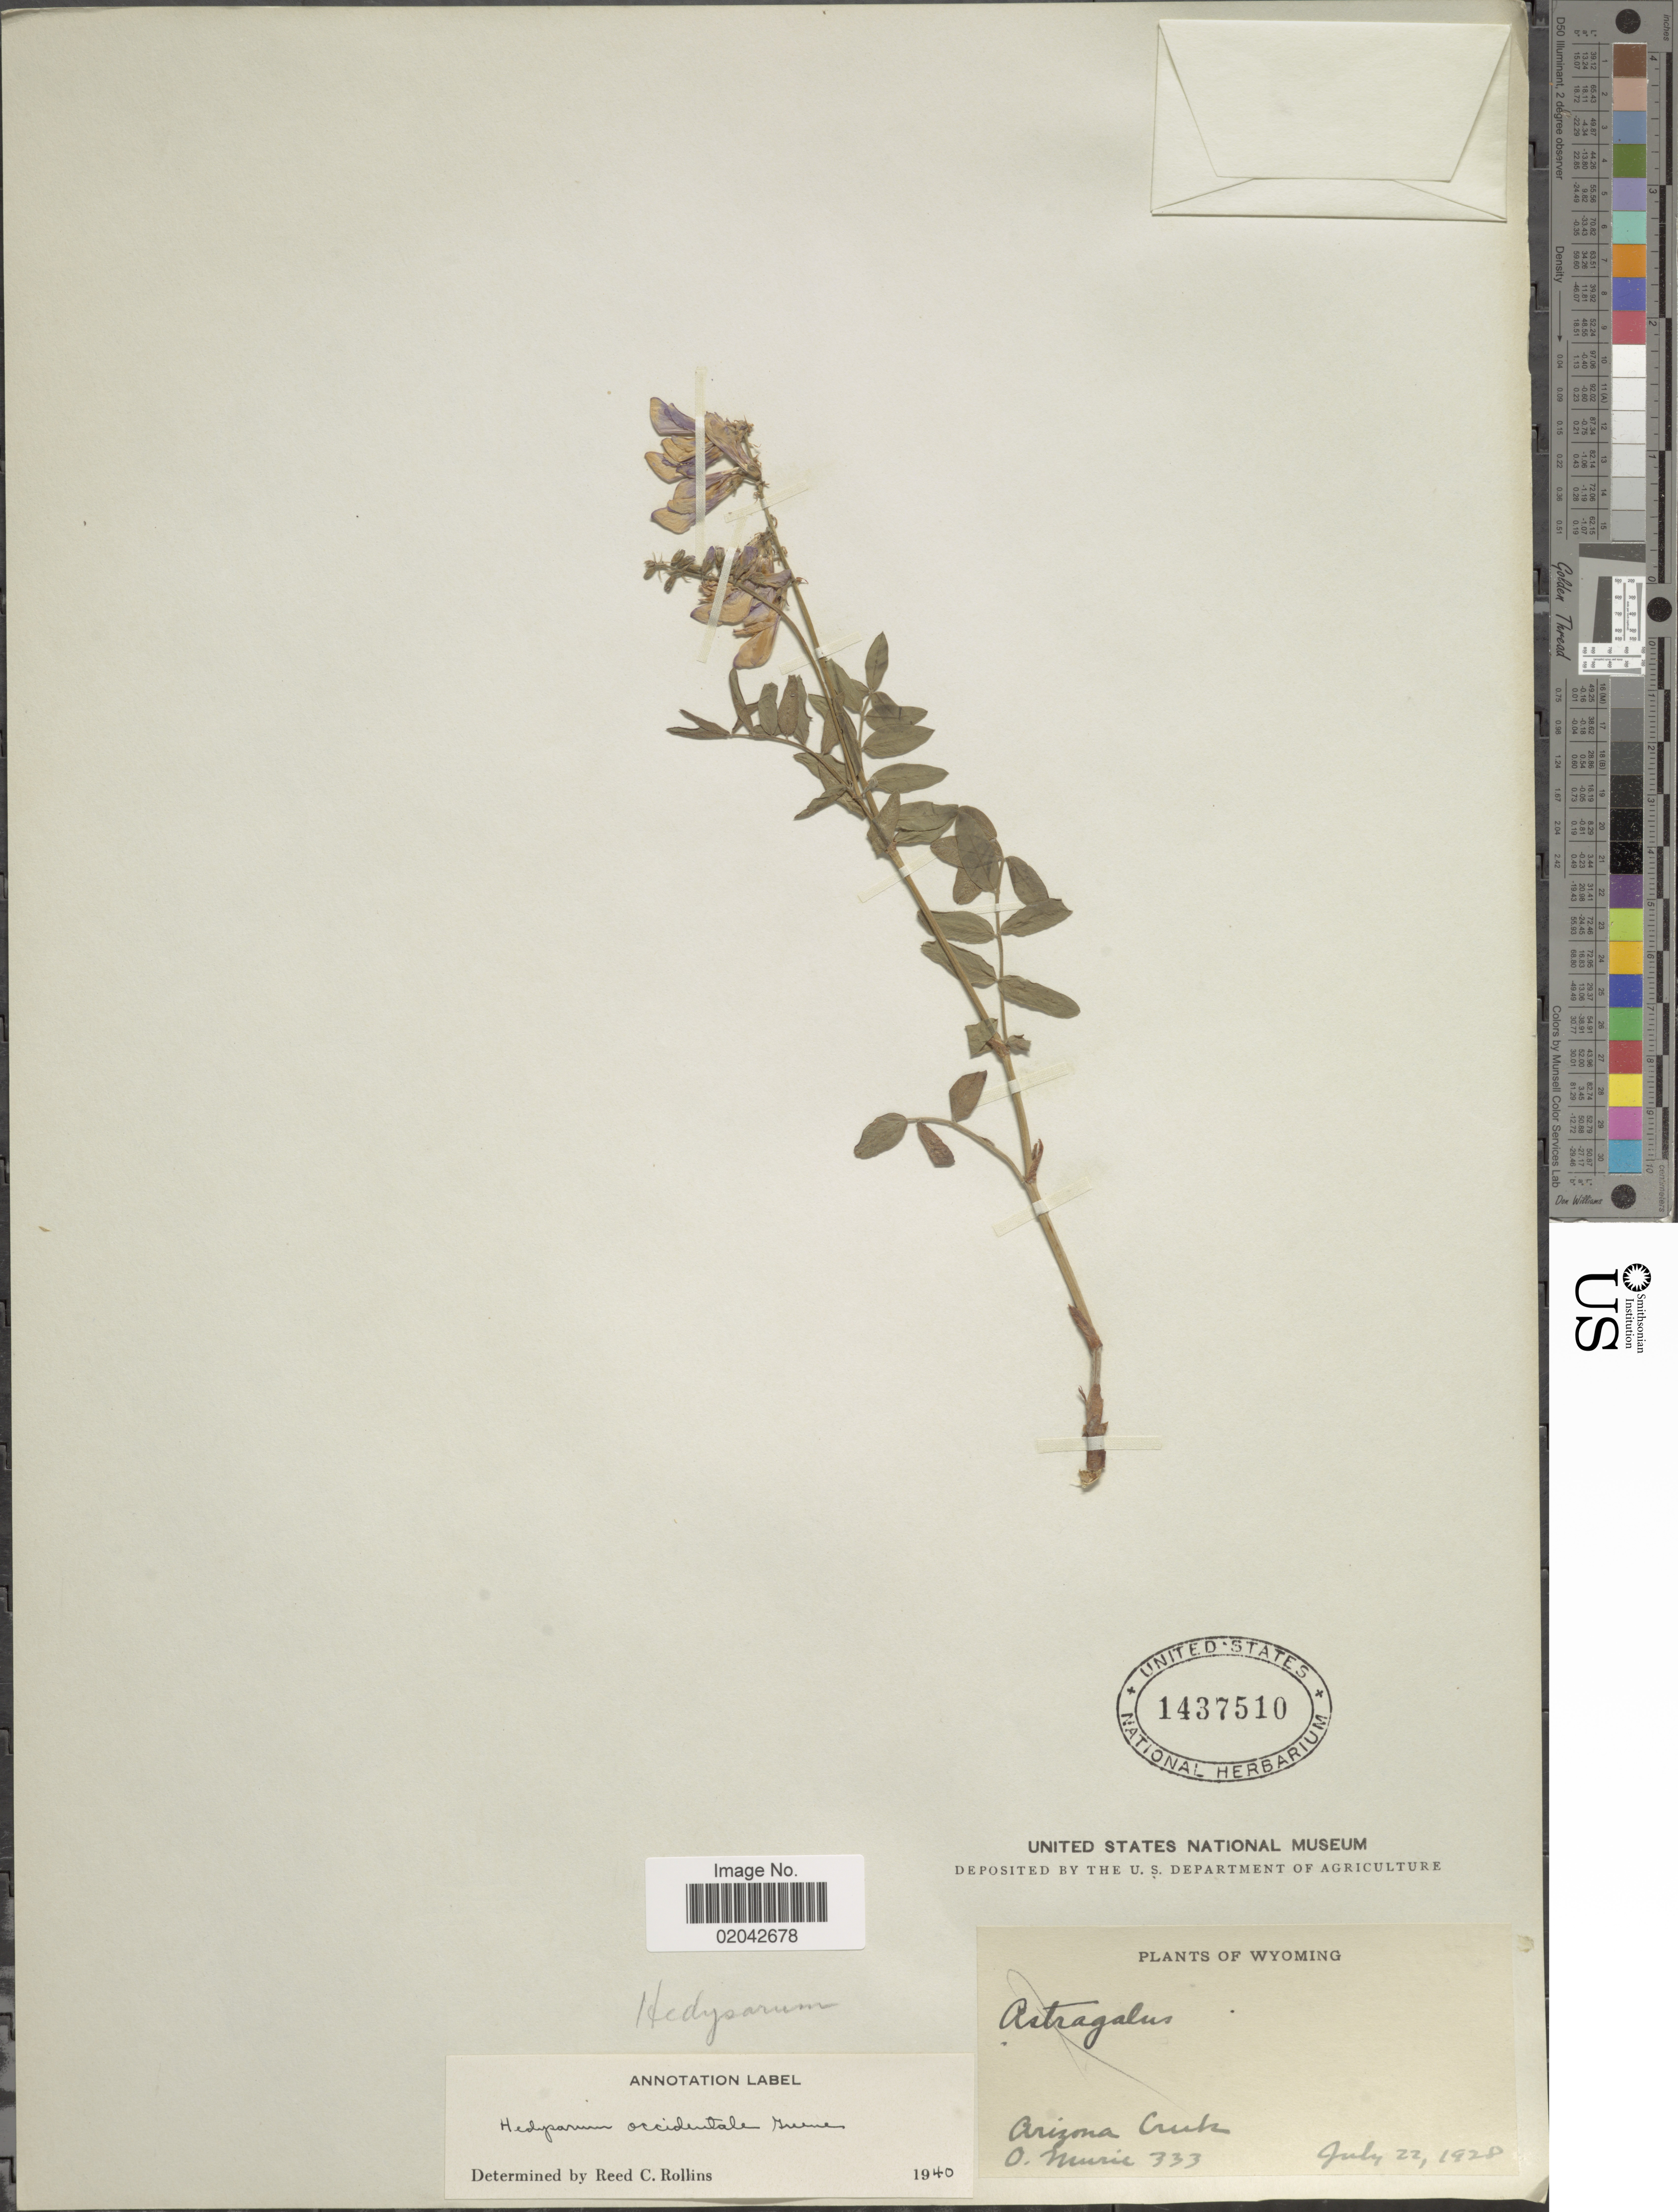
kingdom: Plantae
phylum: Tracheophyta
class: Magnoliopsida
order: Fabales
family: Fabaceae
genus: Hedysarum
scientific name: Hedysarum occidentale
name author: Greene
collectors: O. Murie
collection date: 1928-07-20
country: United States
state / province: Wyoming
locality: Arizona Creek.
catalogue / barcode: US 1437510